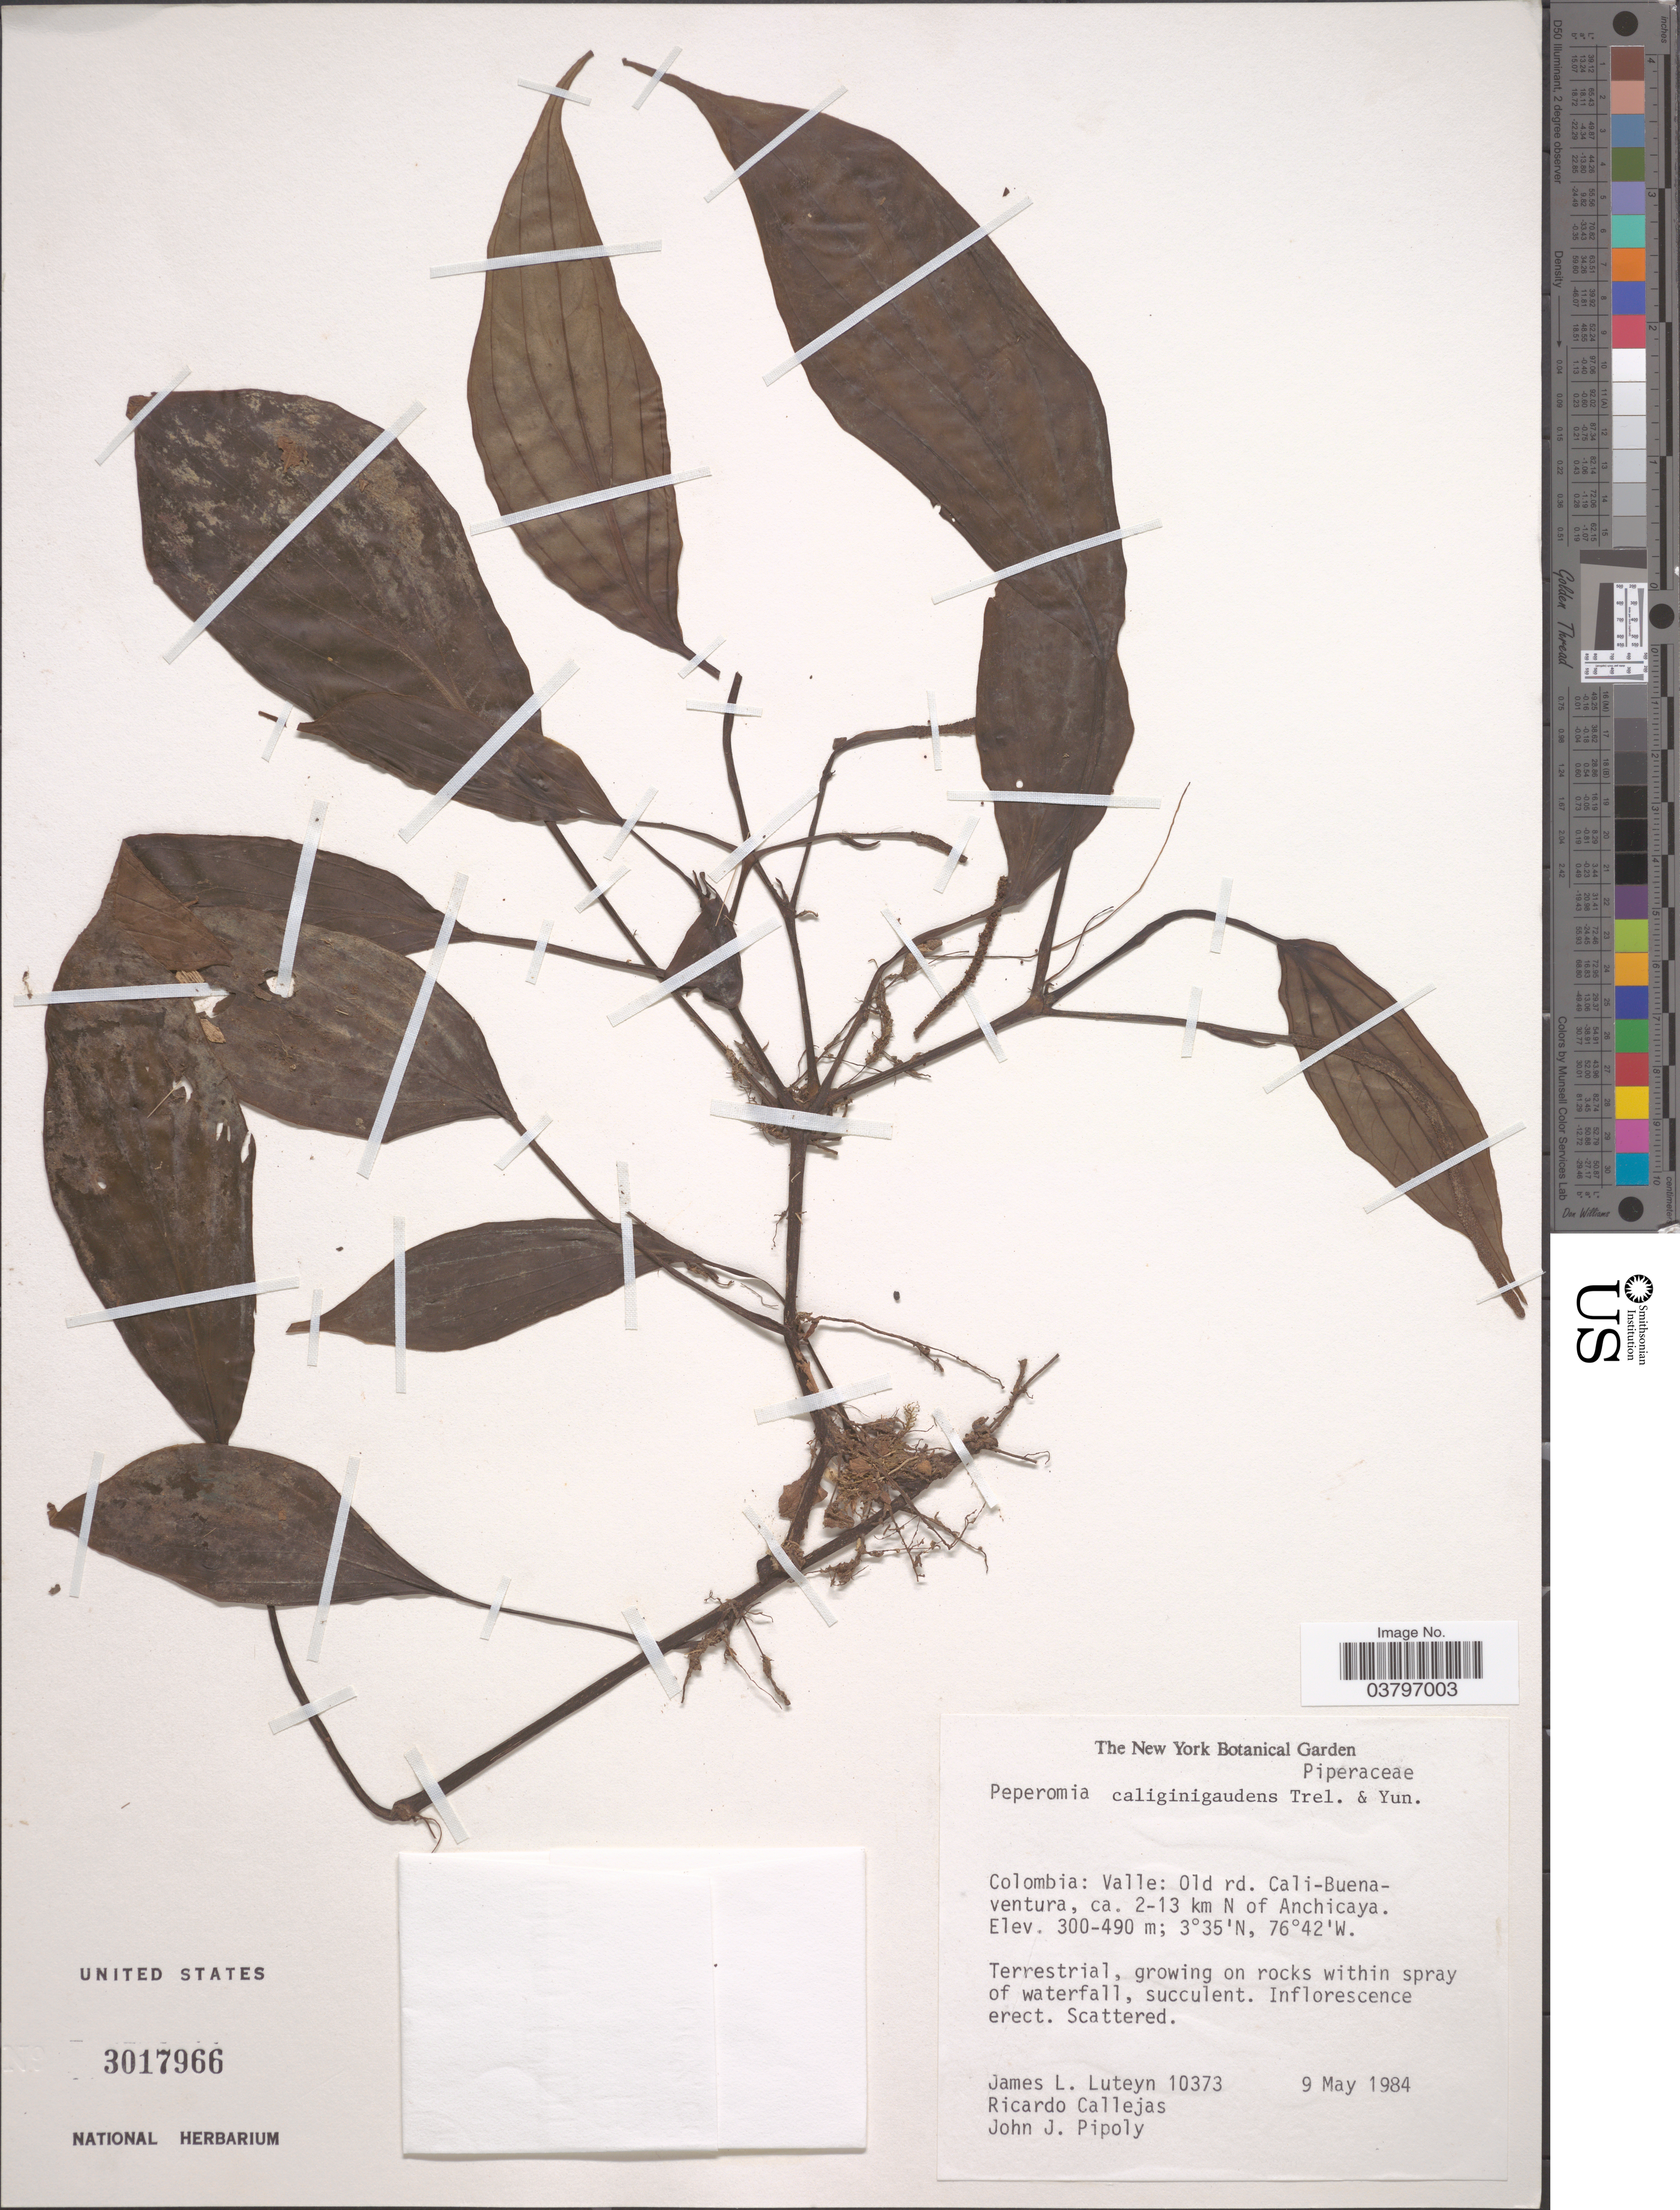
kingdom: Plantae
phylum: Tracheophyta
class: Magnoliopsida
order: Piperales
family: Piperaceae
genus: Peperomia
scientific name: Peperomia caliginigaudens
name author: Trel. & Yunck.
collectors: J. Luteyn, R. Callejas & J. J. Pipoly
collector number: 10373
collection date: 1984-05-09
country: Colombia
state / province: Valle del Cauca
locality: Valle: Old rd. Cali-Buena-ventura, ca. 2-13 km N of Anchicaya.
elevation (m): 300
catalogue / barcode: US 3017966